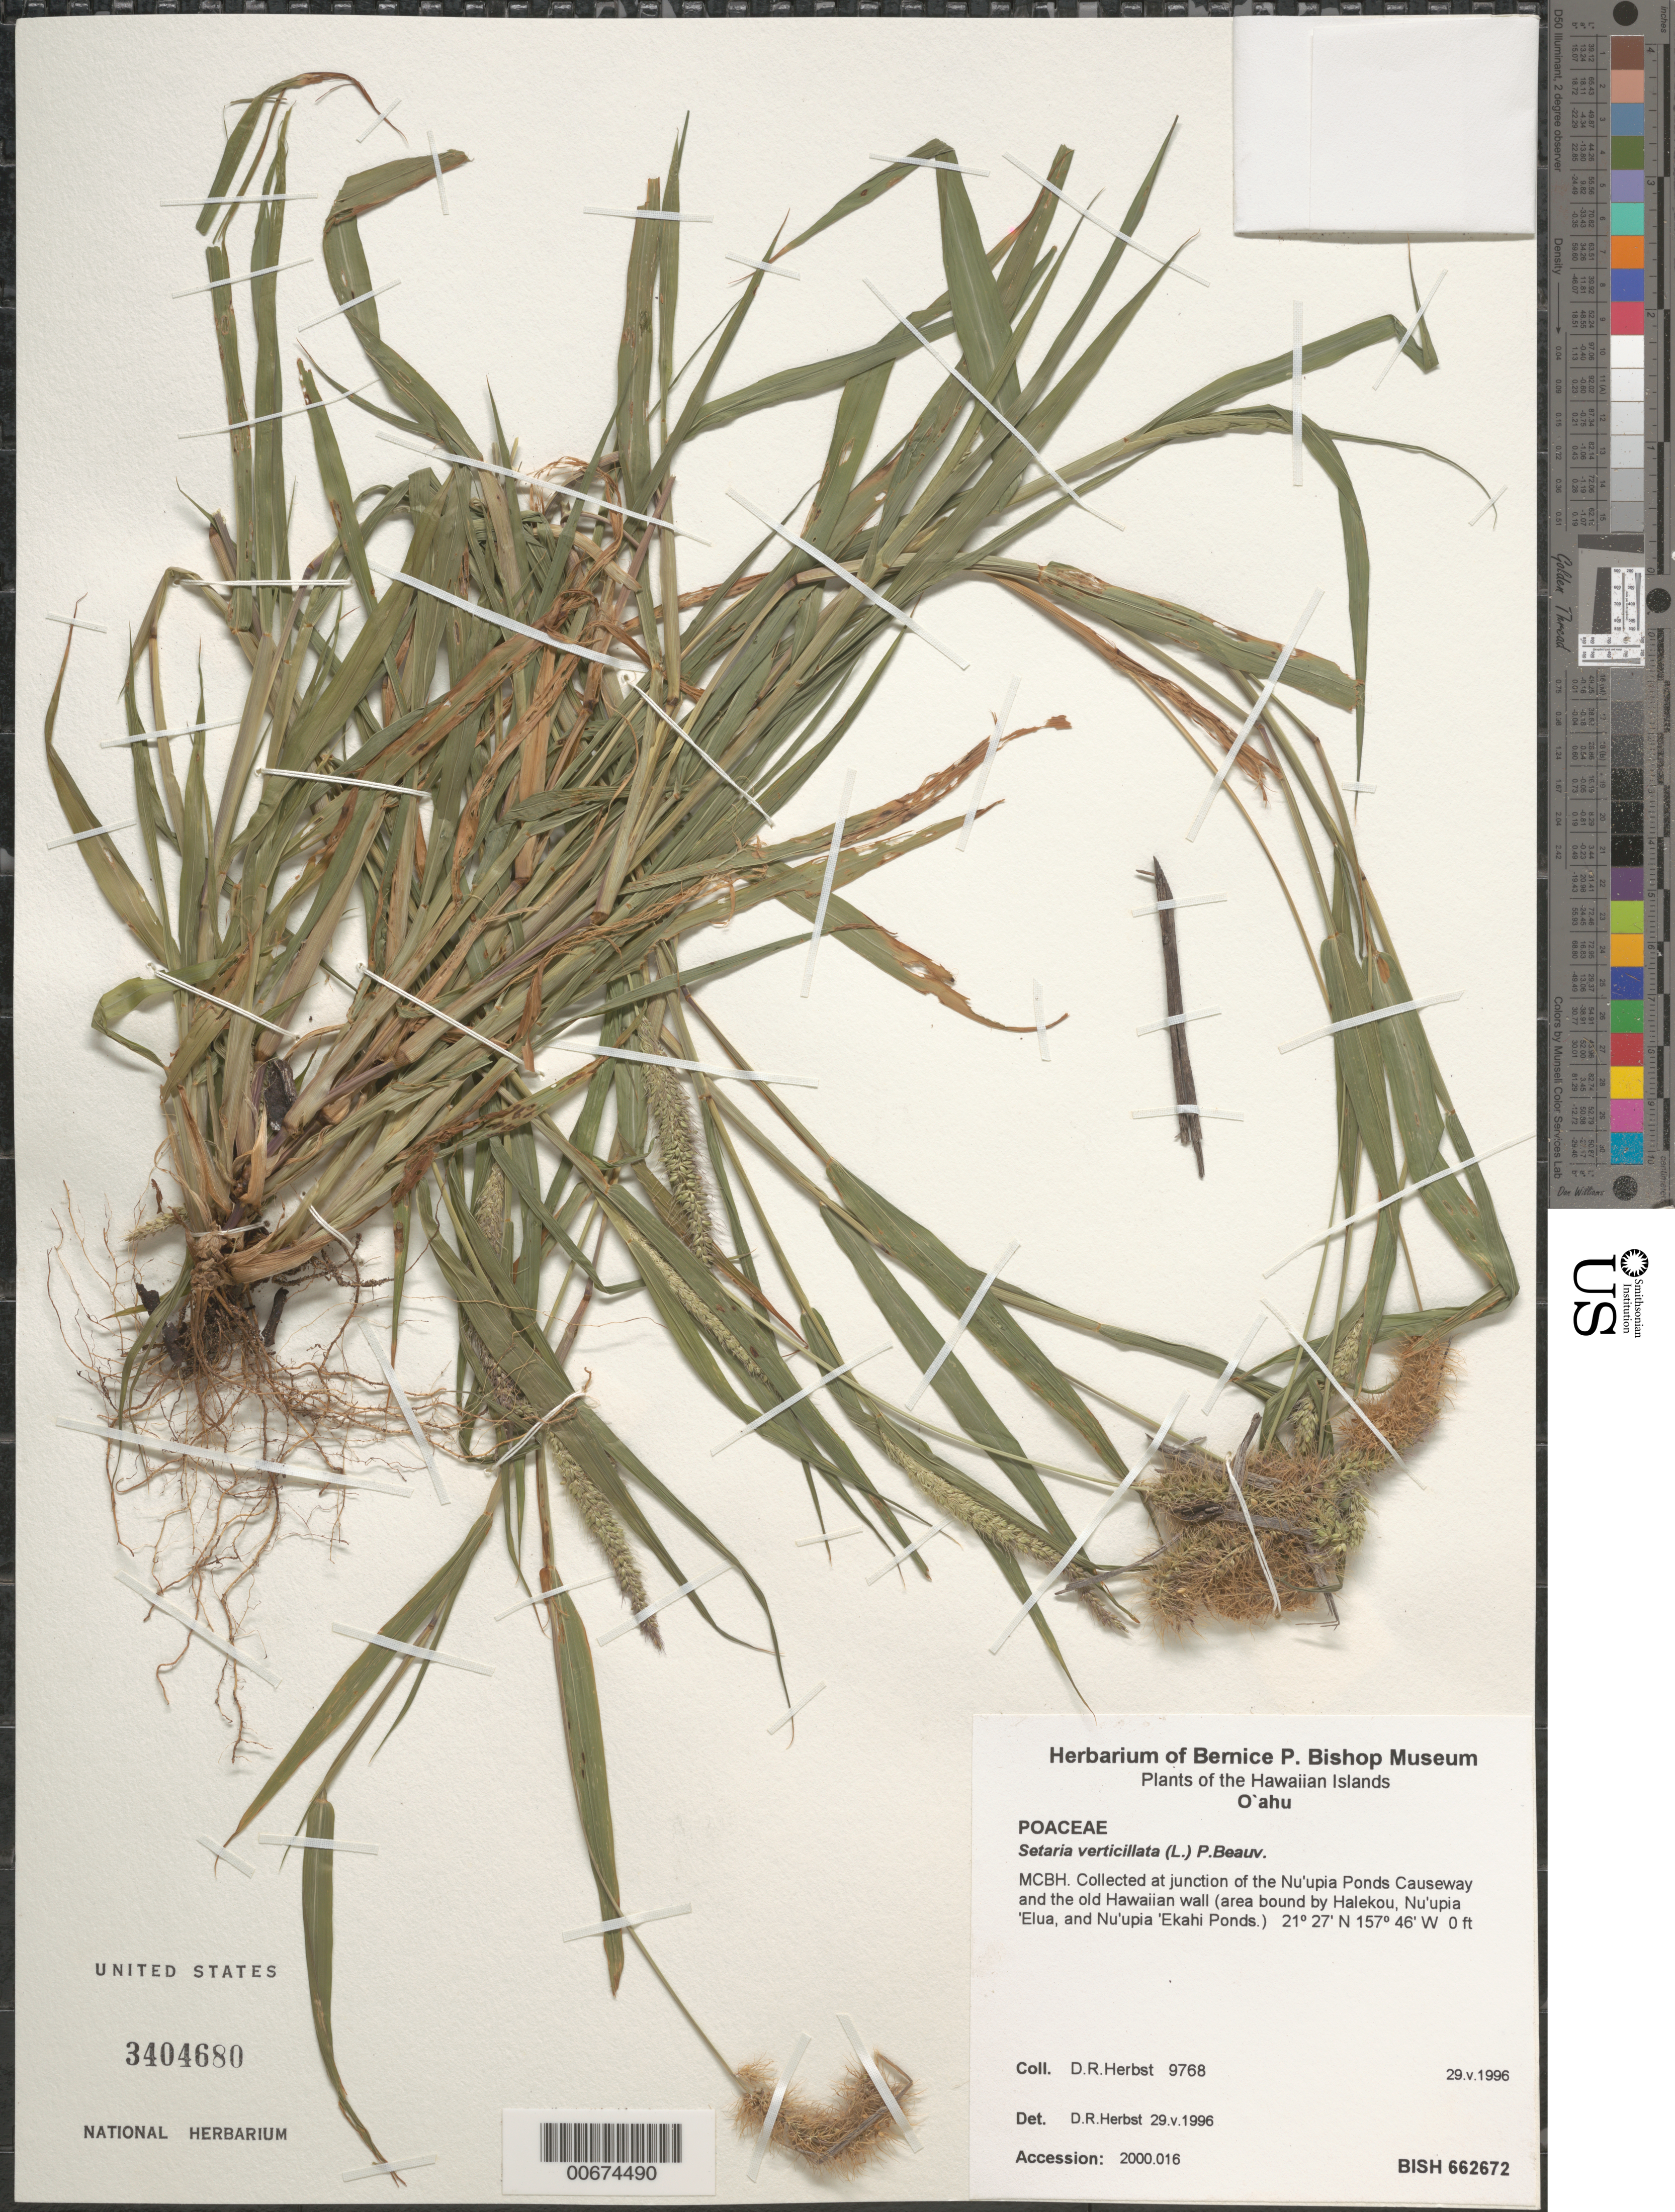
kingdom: Plantae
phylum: Tracheophyta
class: Liliopsida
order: Poales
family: Poaceae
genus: Setaria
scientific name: Setaria adhaerens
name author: (Forssk.) Chiov.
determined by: Wagner, W. L., (BOT), Smithsonian Institution - National Museum of Natural History (UNITED STATES)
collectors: D. R. Herbst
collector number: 9768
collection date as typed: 29 May 1996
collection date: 1996-05-29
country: United States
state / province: Hawaii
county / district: Honolulu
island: Oahu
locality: MCBH. Collected at junction of the Nu'upia Ponds Causeway and the old Hawaiian wall (area bound by Halekou, Nu'upia 'Elua, and N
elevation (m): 0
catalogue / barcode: US 3404680